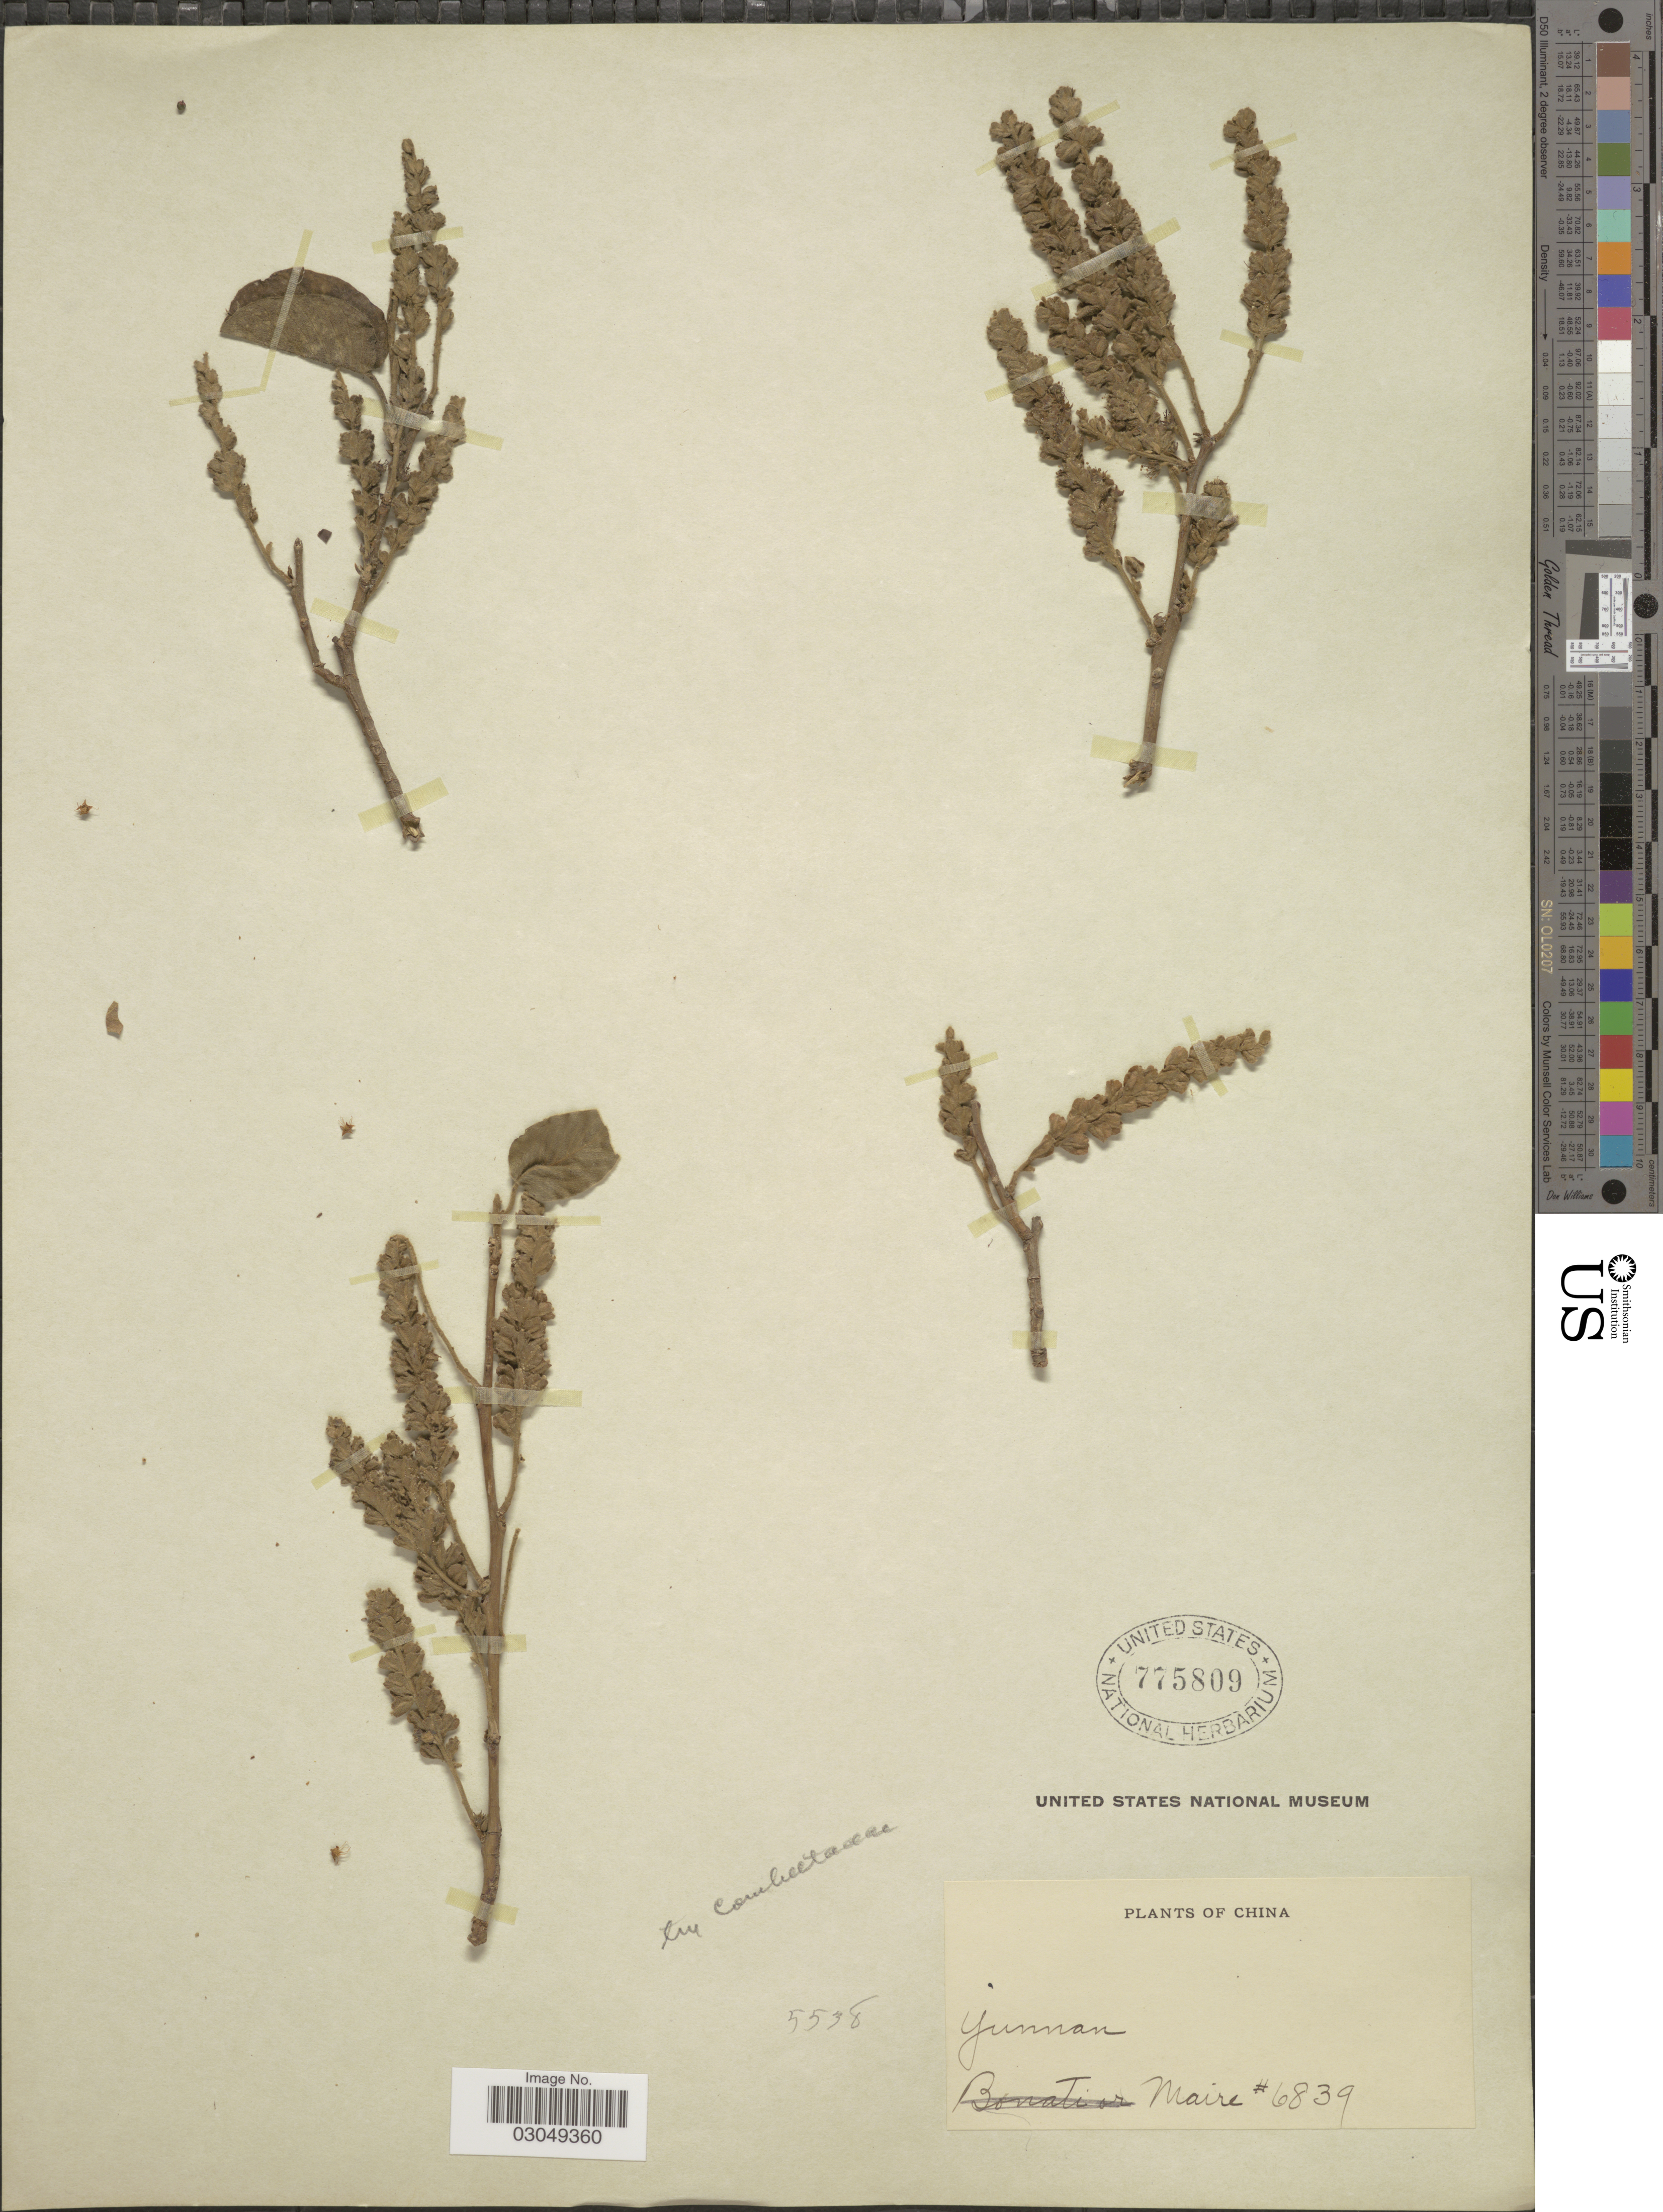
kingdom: Plantae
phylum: Tracheophyta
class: Magnoliopsida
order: Myrtales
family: Combretaceae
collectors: Maire, --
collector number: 6839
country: China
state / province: Yunnan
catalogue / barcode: US 775809